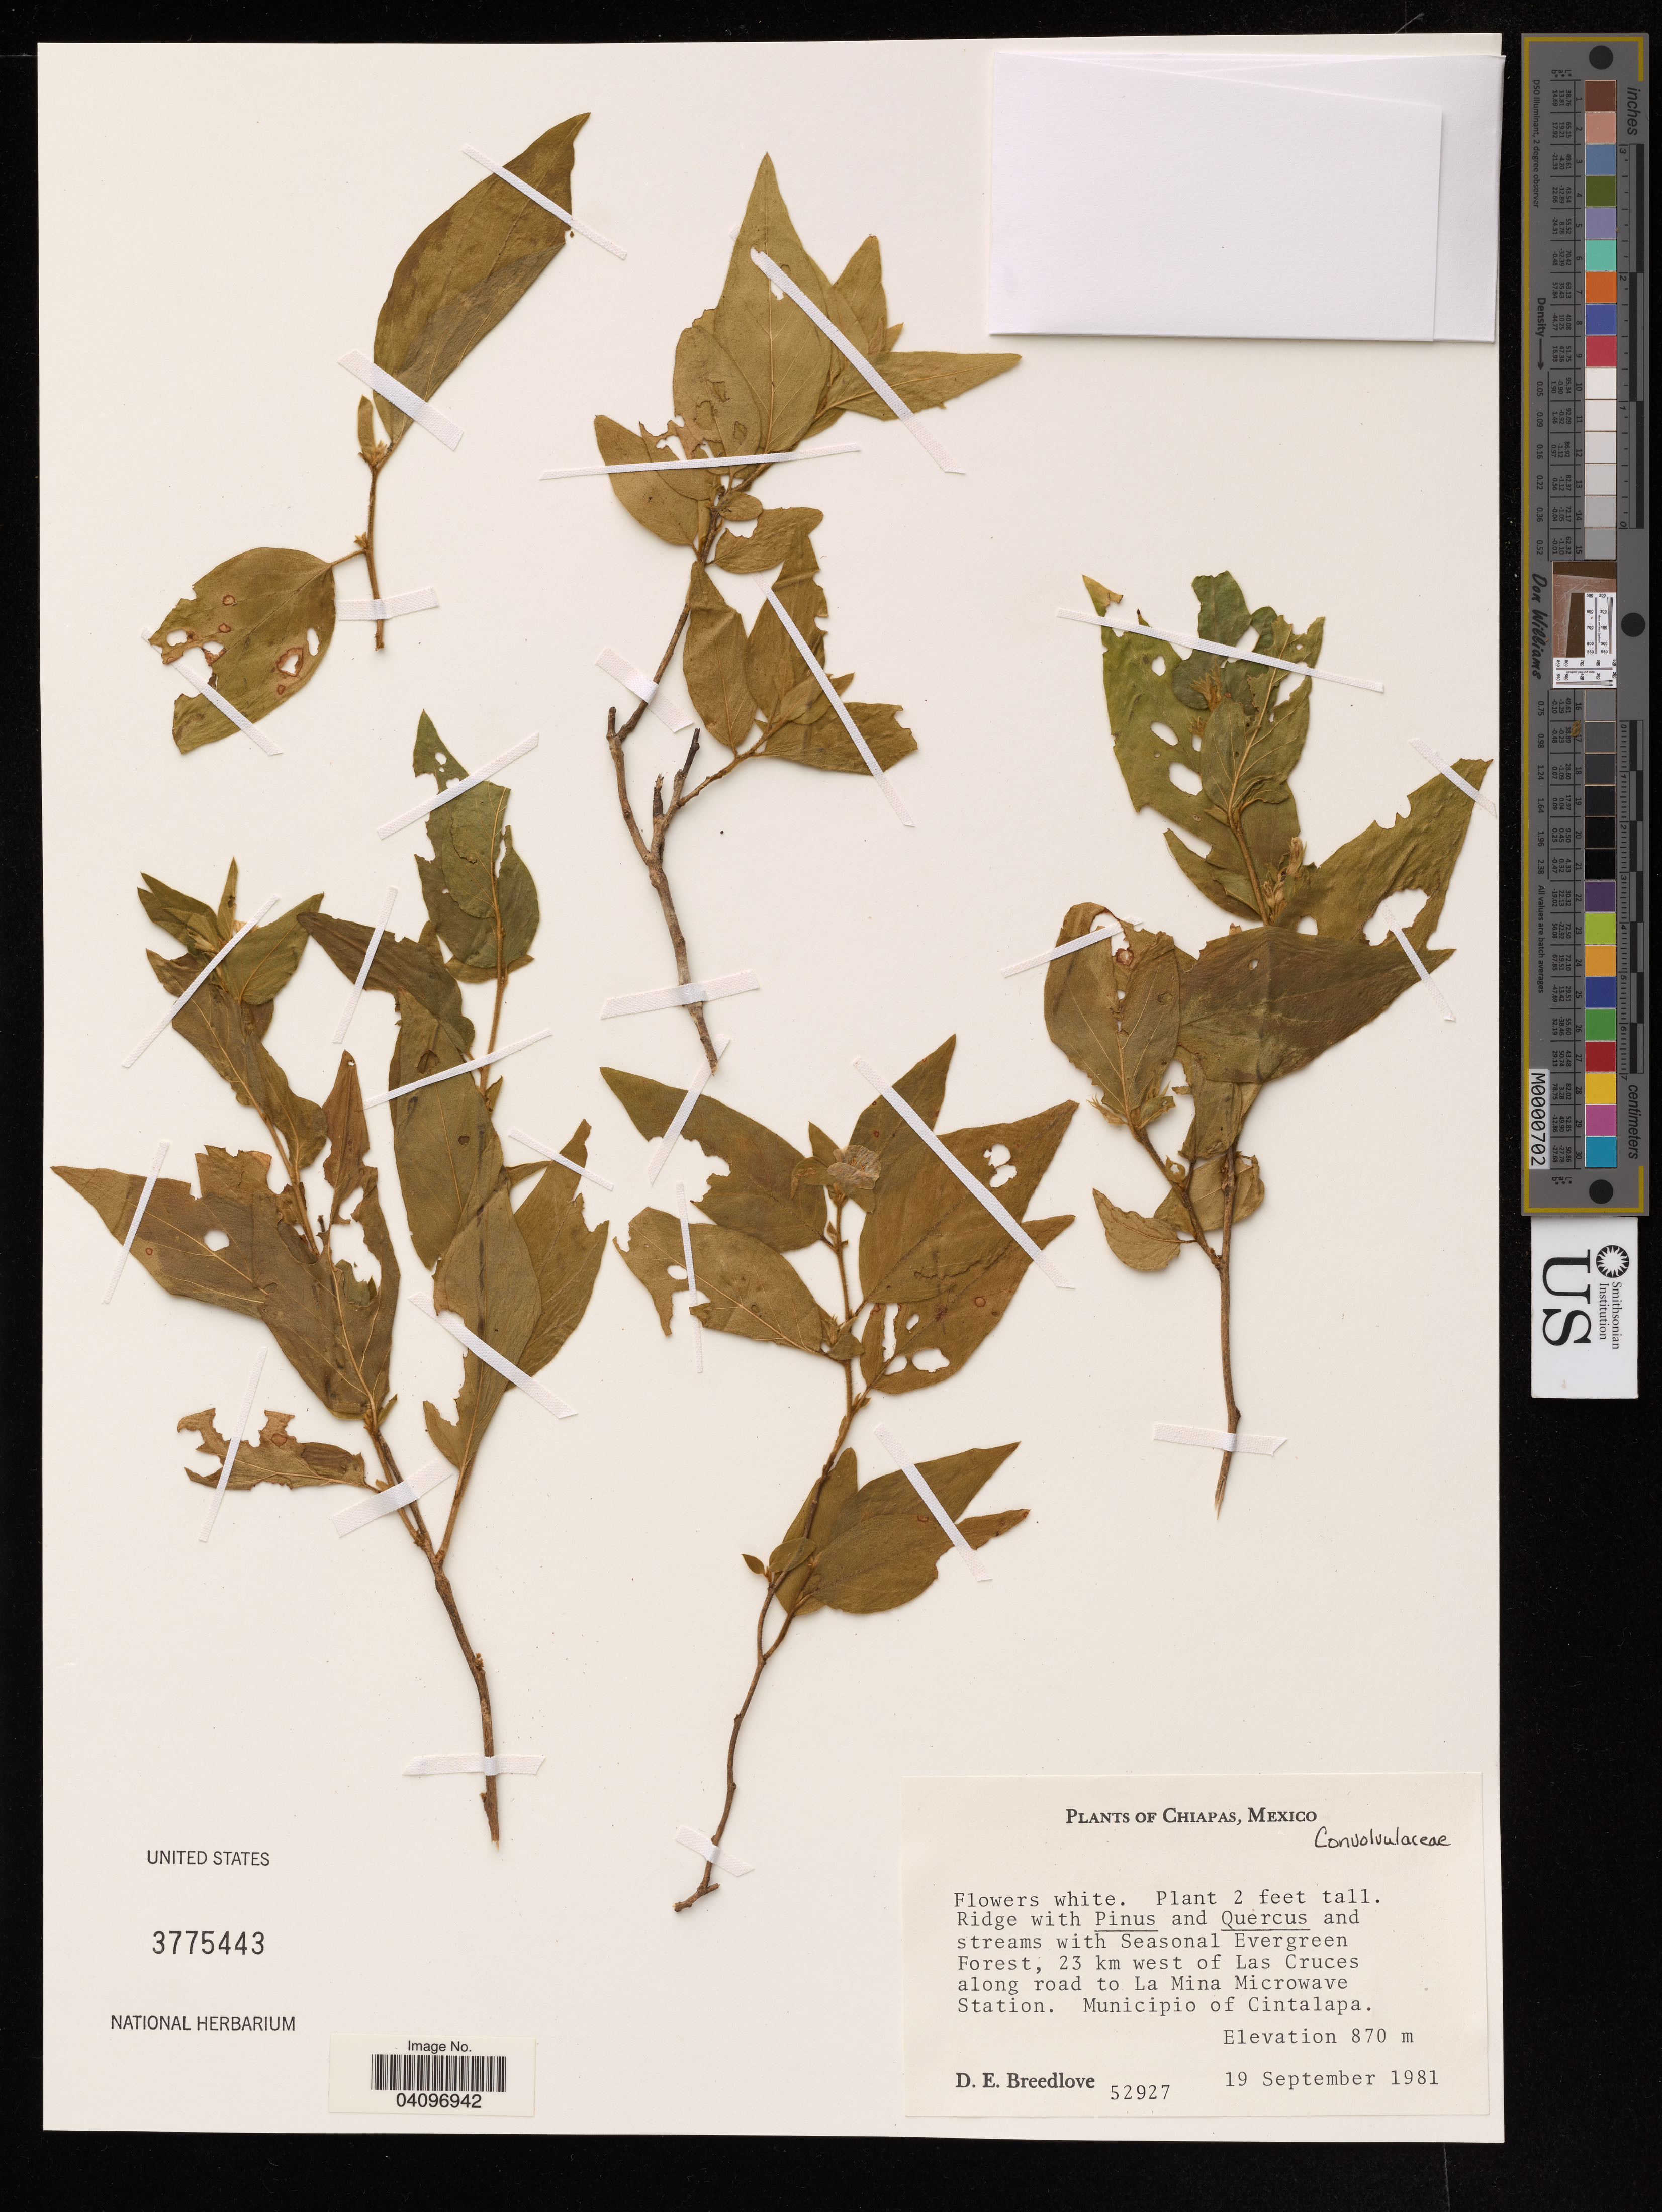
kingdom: Plantae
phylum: Tracheophyta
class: Magnoliopsida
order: Solanales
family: Convolvulaceae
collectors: D. E. Breedlove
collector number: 52927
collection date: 1981-09-19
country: Mexico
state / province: Chiapas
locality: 23 km west of La Mina Microwave Station. Municipio of Cintalapa.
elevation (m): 870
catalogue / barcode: US 3775443